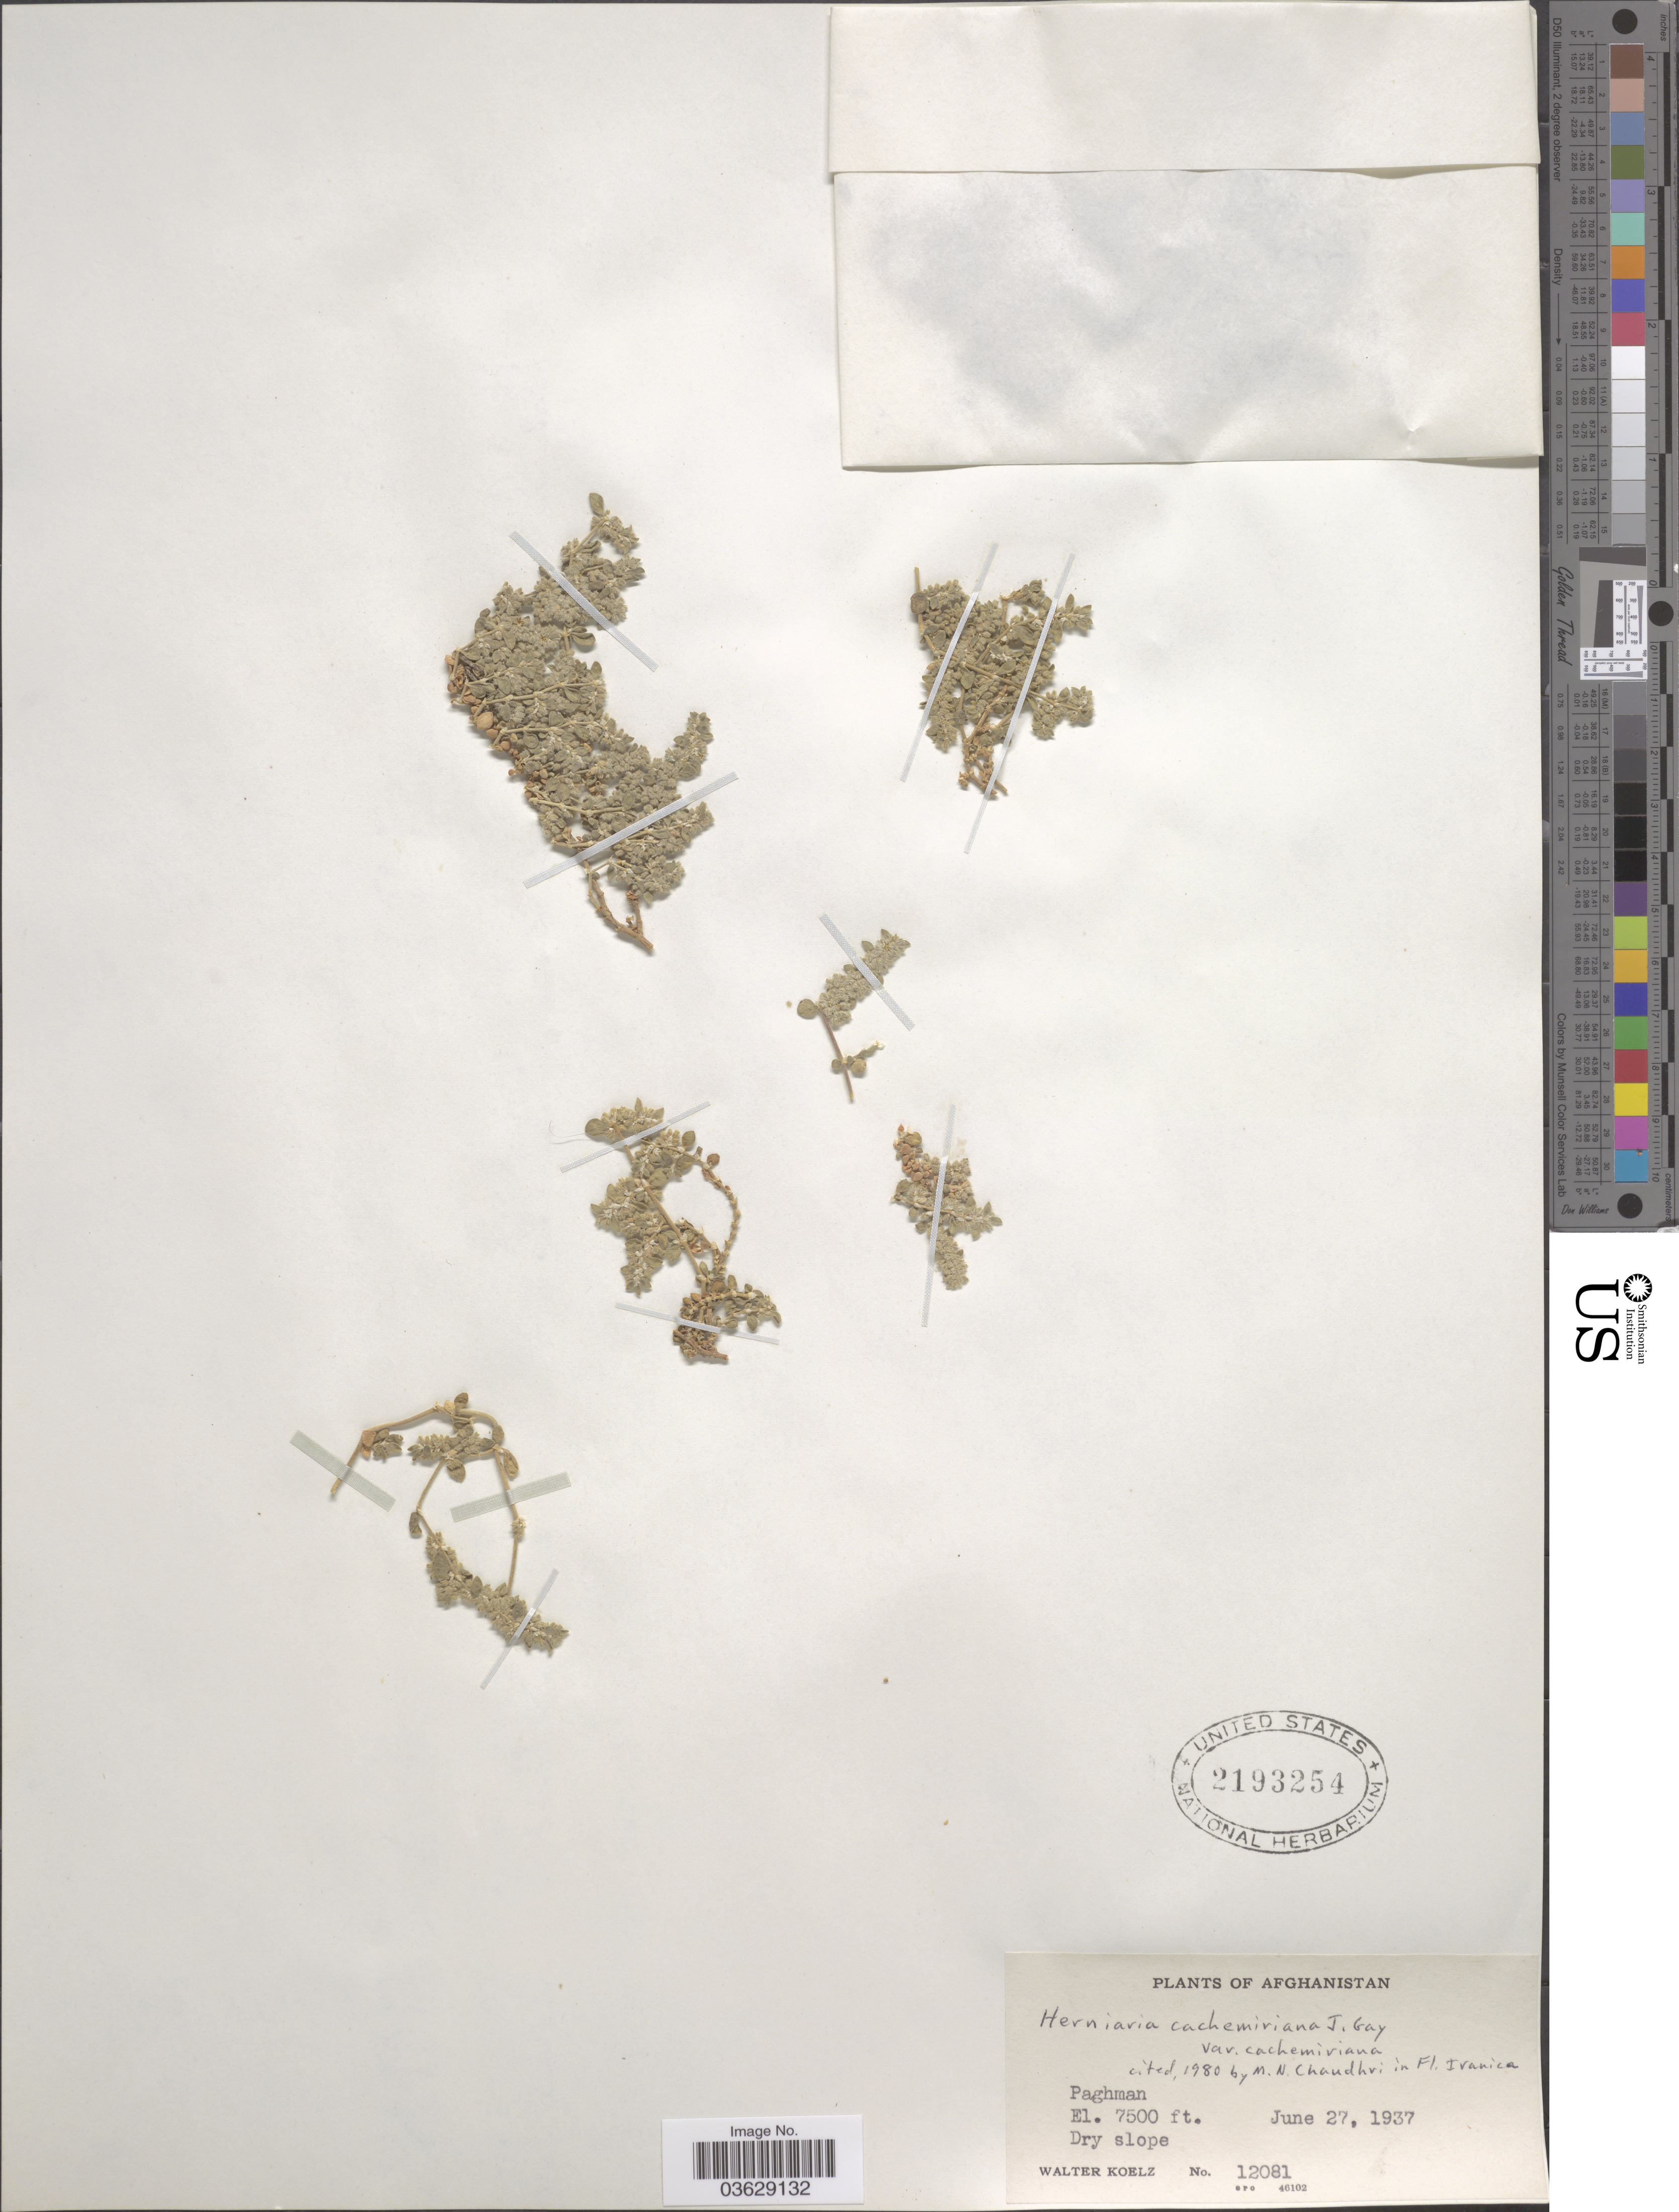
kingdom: Plantae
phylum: Tracheophyta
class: Magnoliopsida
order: Caryophyllales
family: Caryophyllaceae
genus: Herniaria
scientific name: Herniaria cachemiriana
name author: J. Gay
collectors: W. N. Koelz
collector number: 12081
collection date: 1937-06-27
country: Afghanistan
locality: Paghman.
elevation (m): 2286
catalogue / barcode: US 2193254